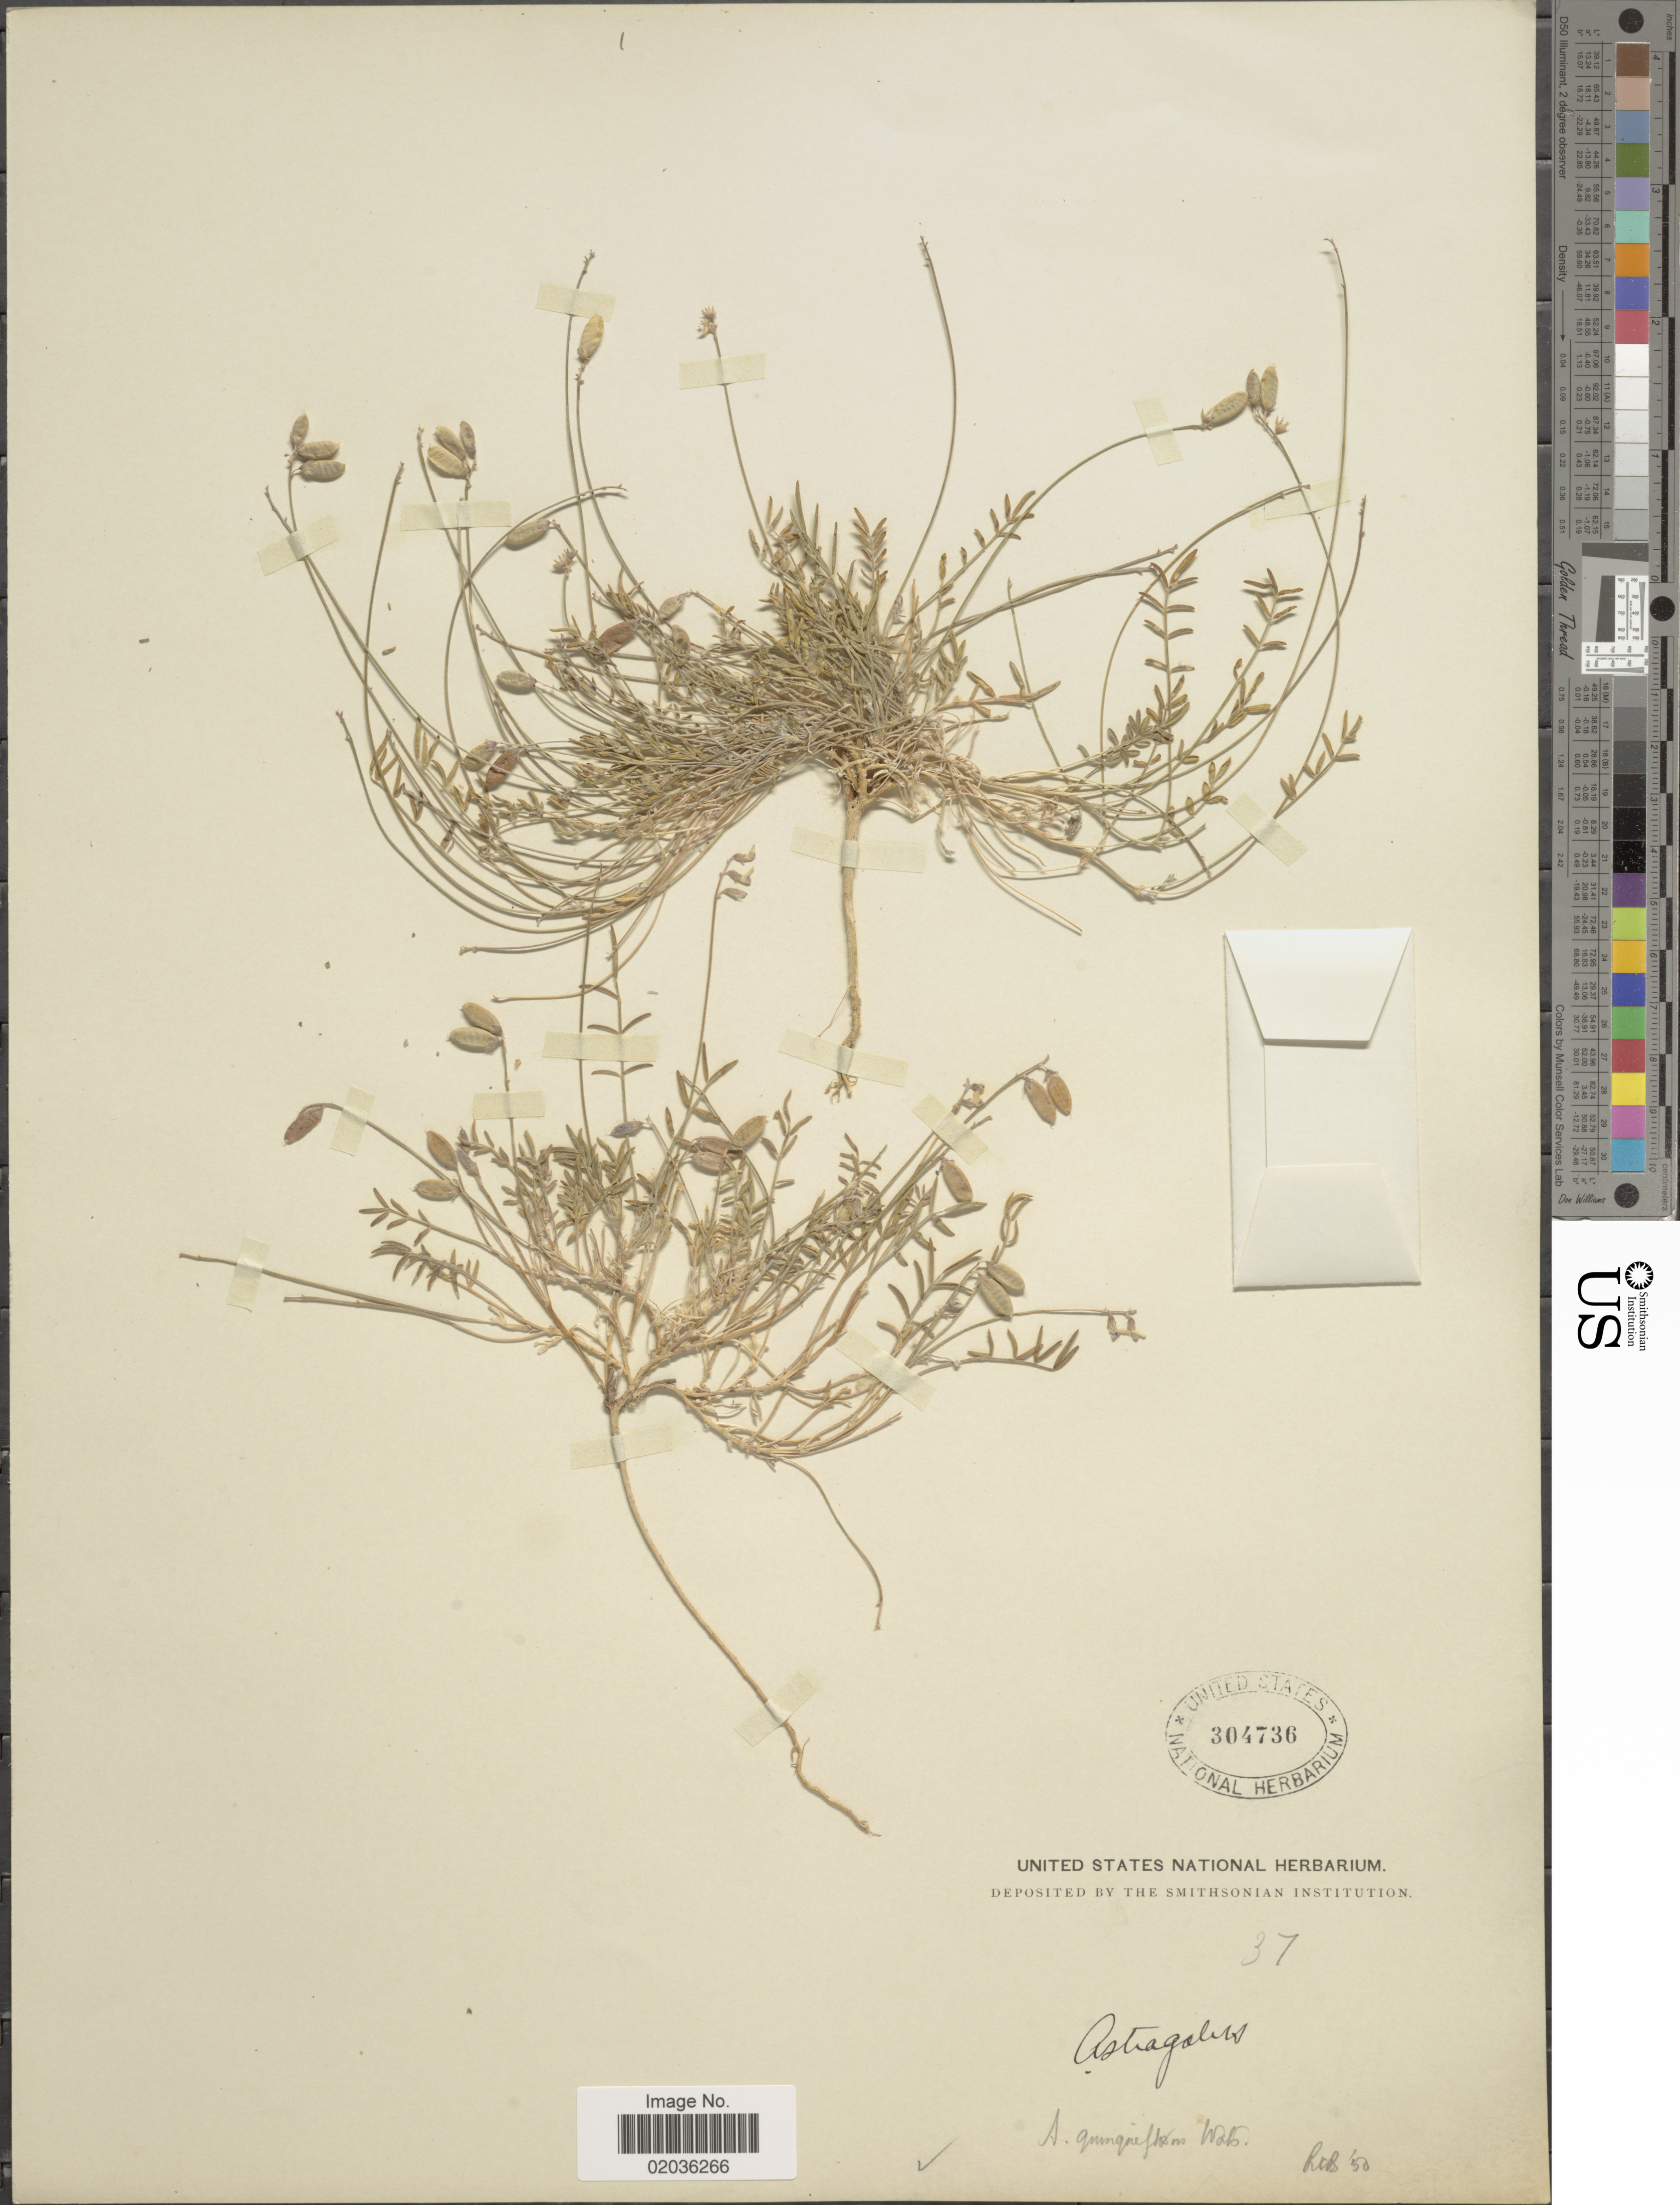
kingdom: Plantae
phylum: Tracheophyta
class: Magnoliopsida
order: Fabales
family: Fabaceae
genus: Astragalus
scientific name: Astragalus quinqueflorus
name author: S. Watson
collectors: R. C. B.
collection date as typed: Transcribed d/m/y: //50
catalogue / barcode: US 304736